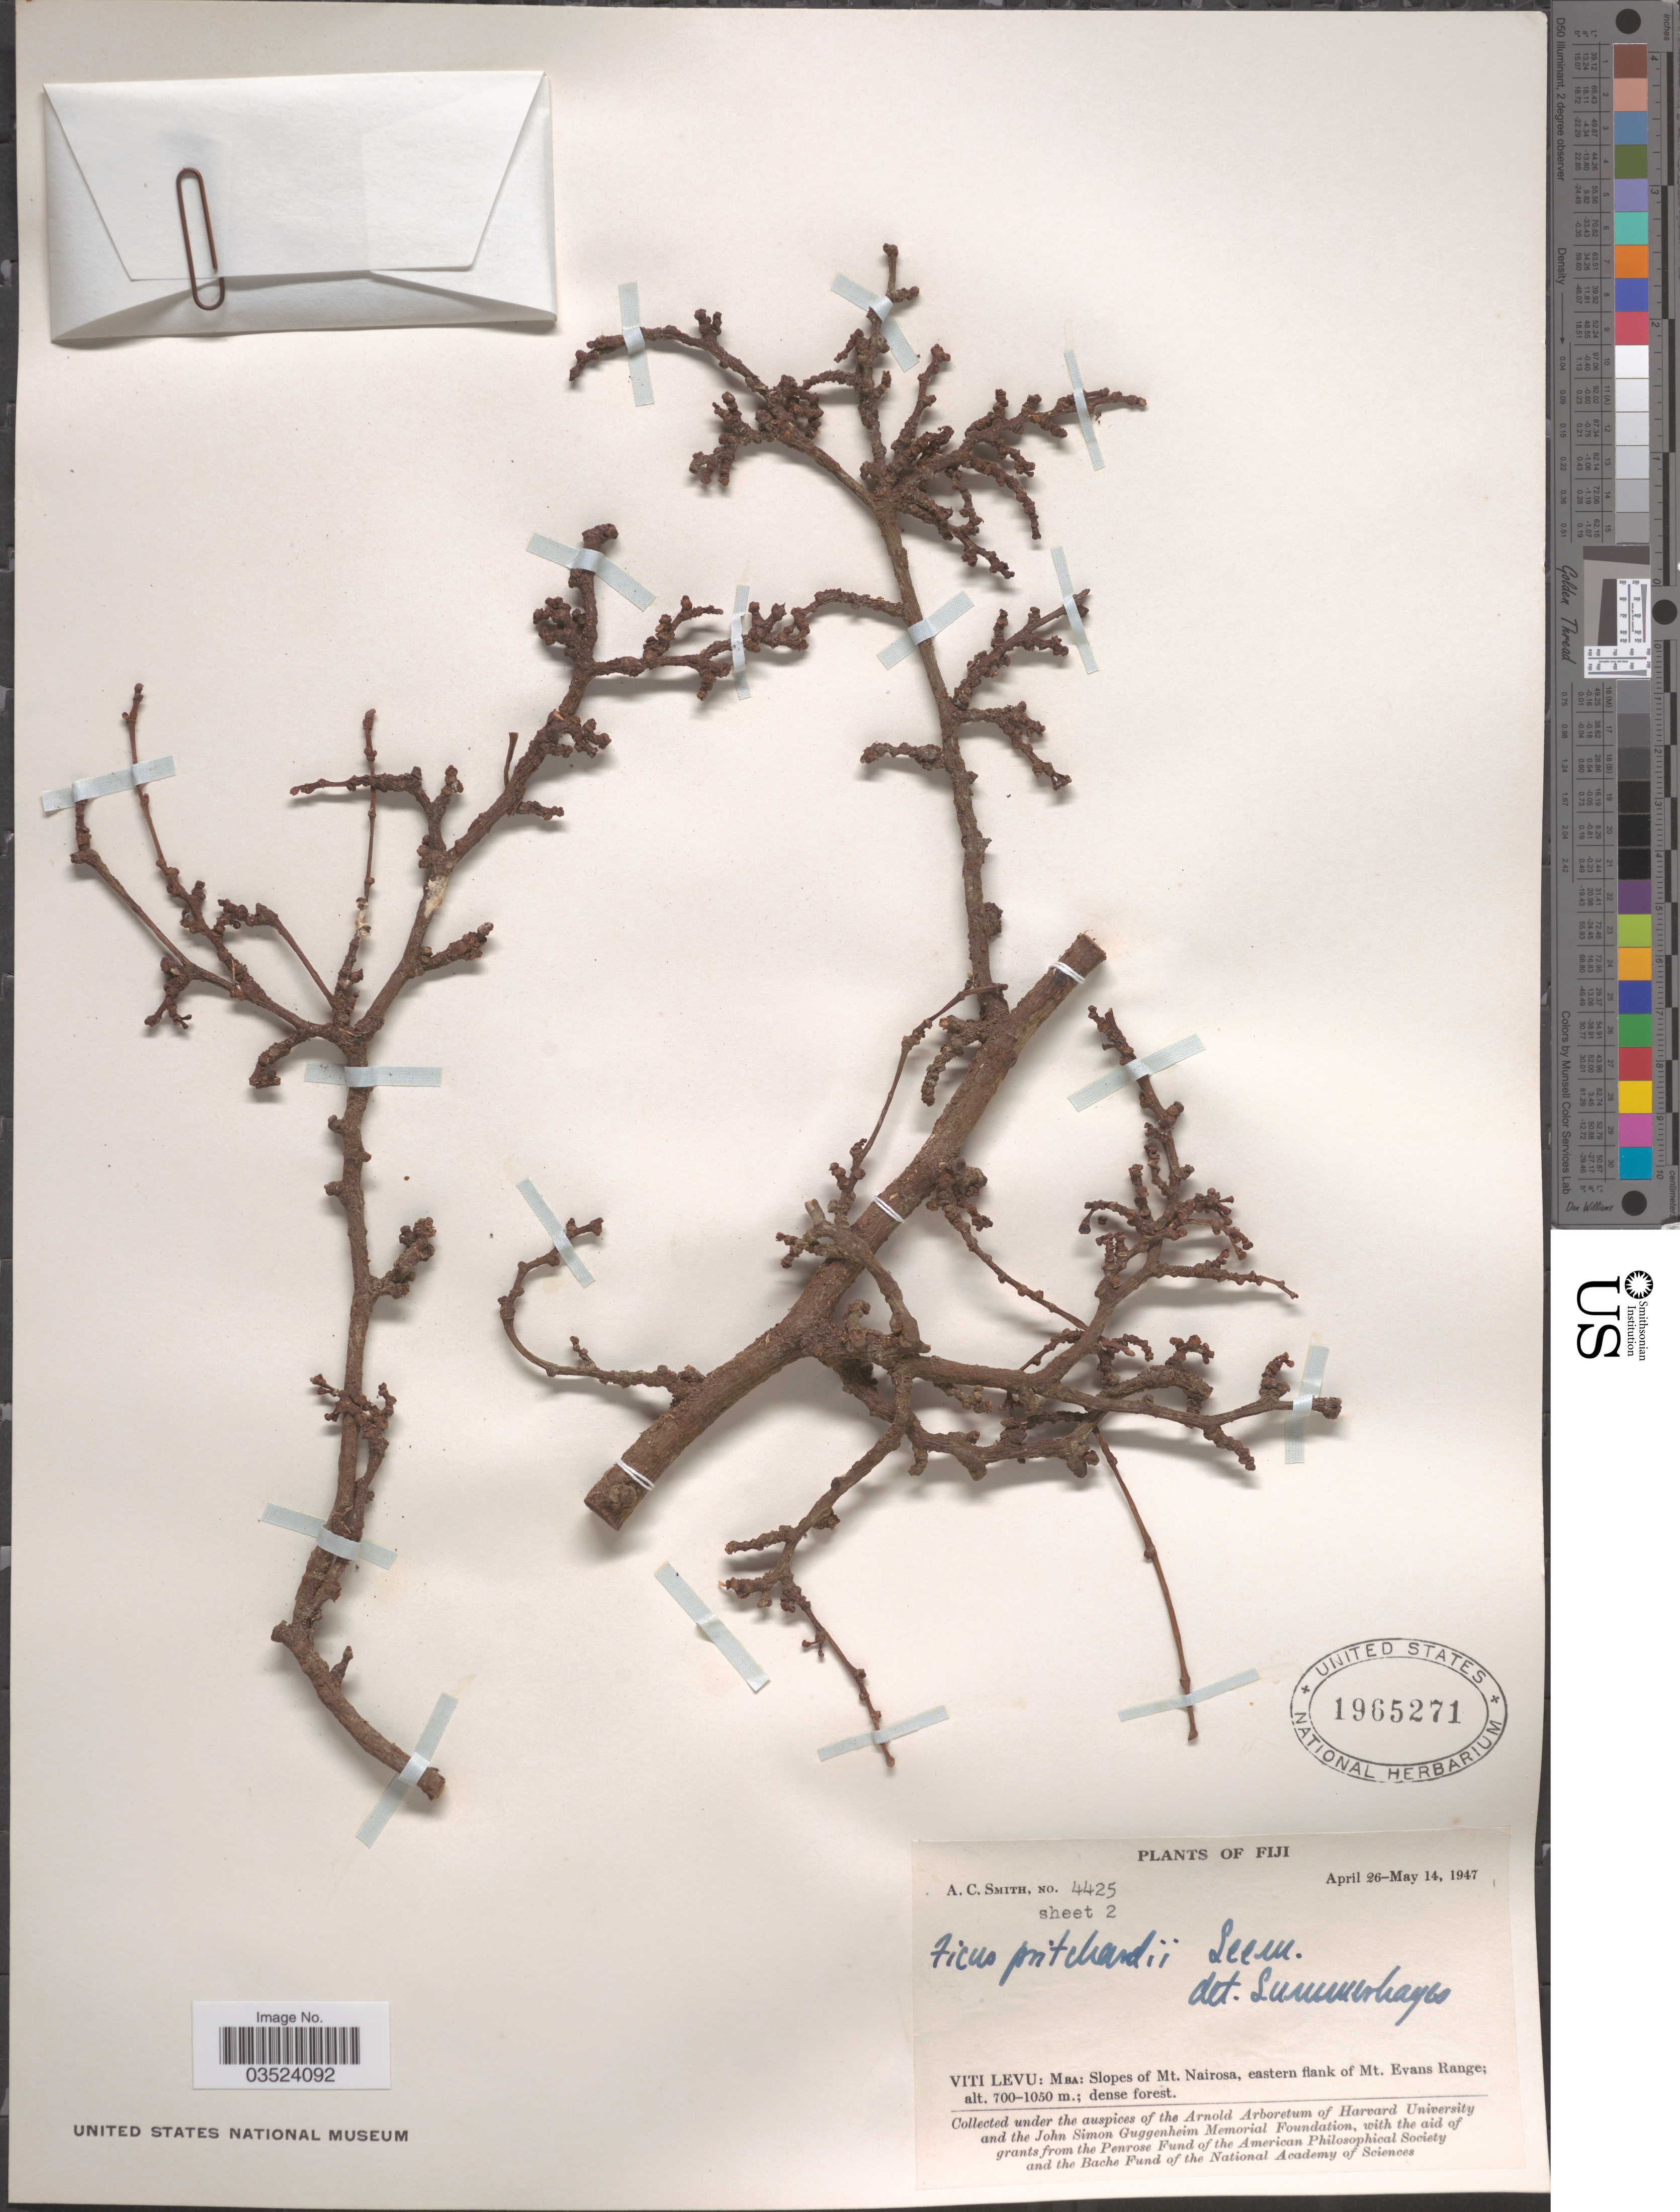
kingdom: Plantae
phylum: Tracheophyta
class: Magnoliopsida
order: Rosales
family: Moraceae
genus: Ficus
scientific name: Ficus pritchardii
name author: Seem.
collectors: A. C. Smith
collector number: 4425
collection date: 1947-04-26/1947-05-14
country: Fiji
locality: Viti Levu: Mba: Slopes of Mt. Nairosa, eastern flank of Mt. Evans Range.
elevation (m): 700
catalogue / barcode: US 1965271